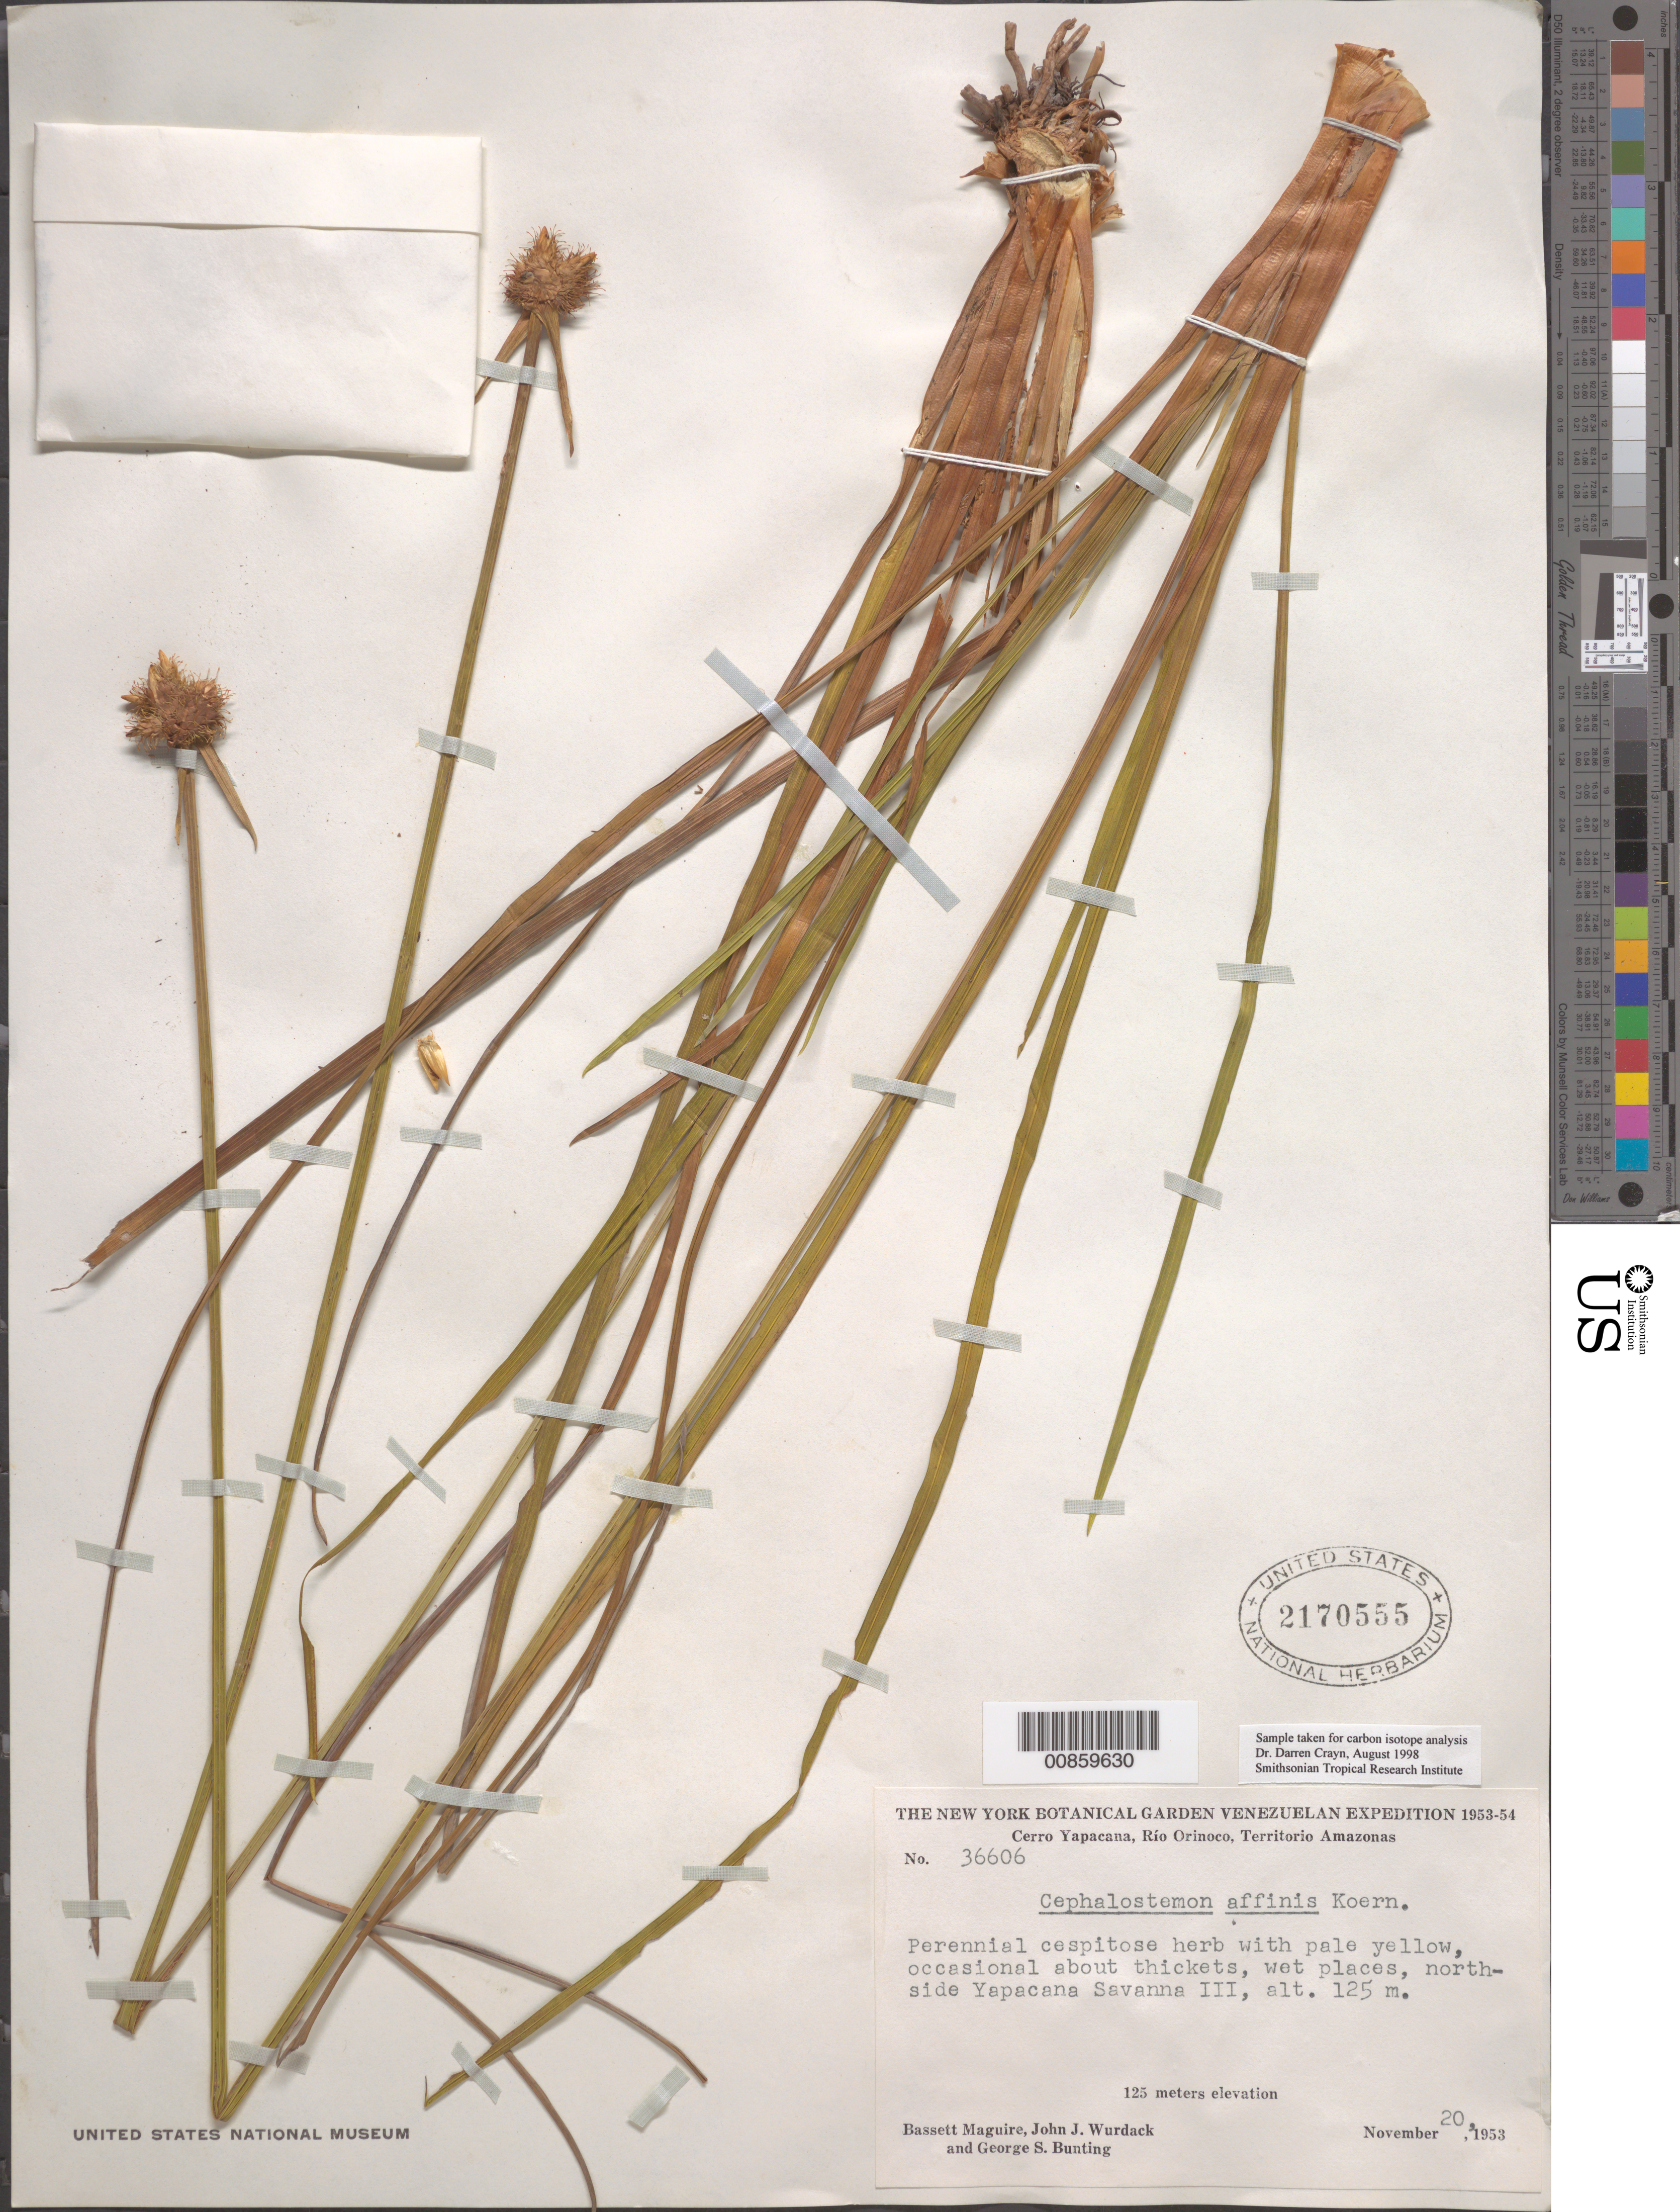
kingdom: Plantae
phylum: Tracheophyta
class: Liliopsida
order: Poales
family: Rapateaceae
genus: Cephalostemon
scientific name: Cephalostemon affinis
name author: Körn.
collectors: B. Maguire, J. J. Wurdack & G. S. Bunting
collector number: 36606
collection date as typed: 20-Nov-53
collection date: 1953-11-20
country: Venezuela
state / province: Amazonas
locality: Río Orinoco, Cerro Yapacána, savanna No. 3, north side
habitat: Thickets and wetplaces, northside of Yapacana Savanna III.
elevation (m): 125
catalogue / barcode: US 2170555